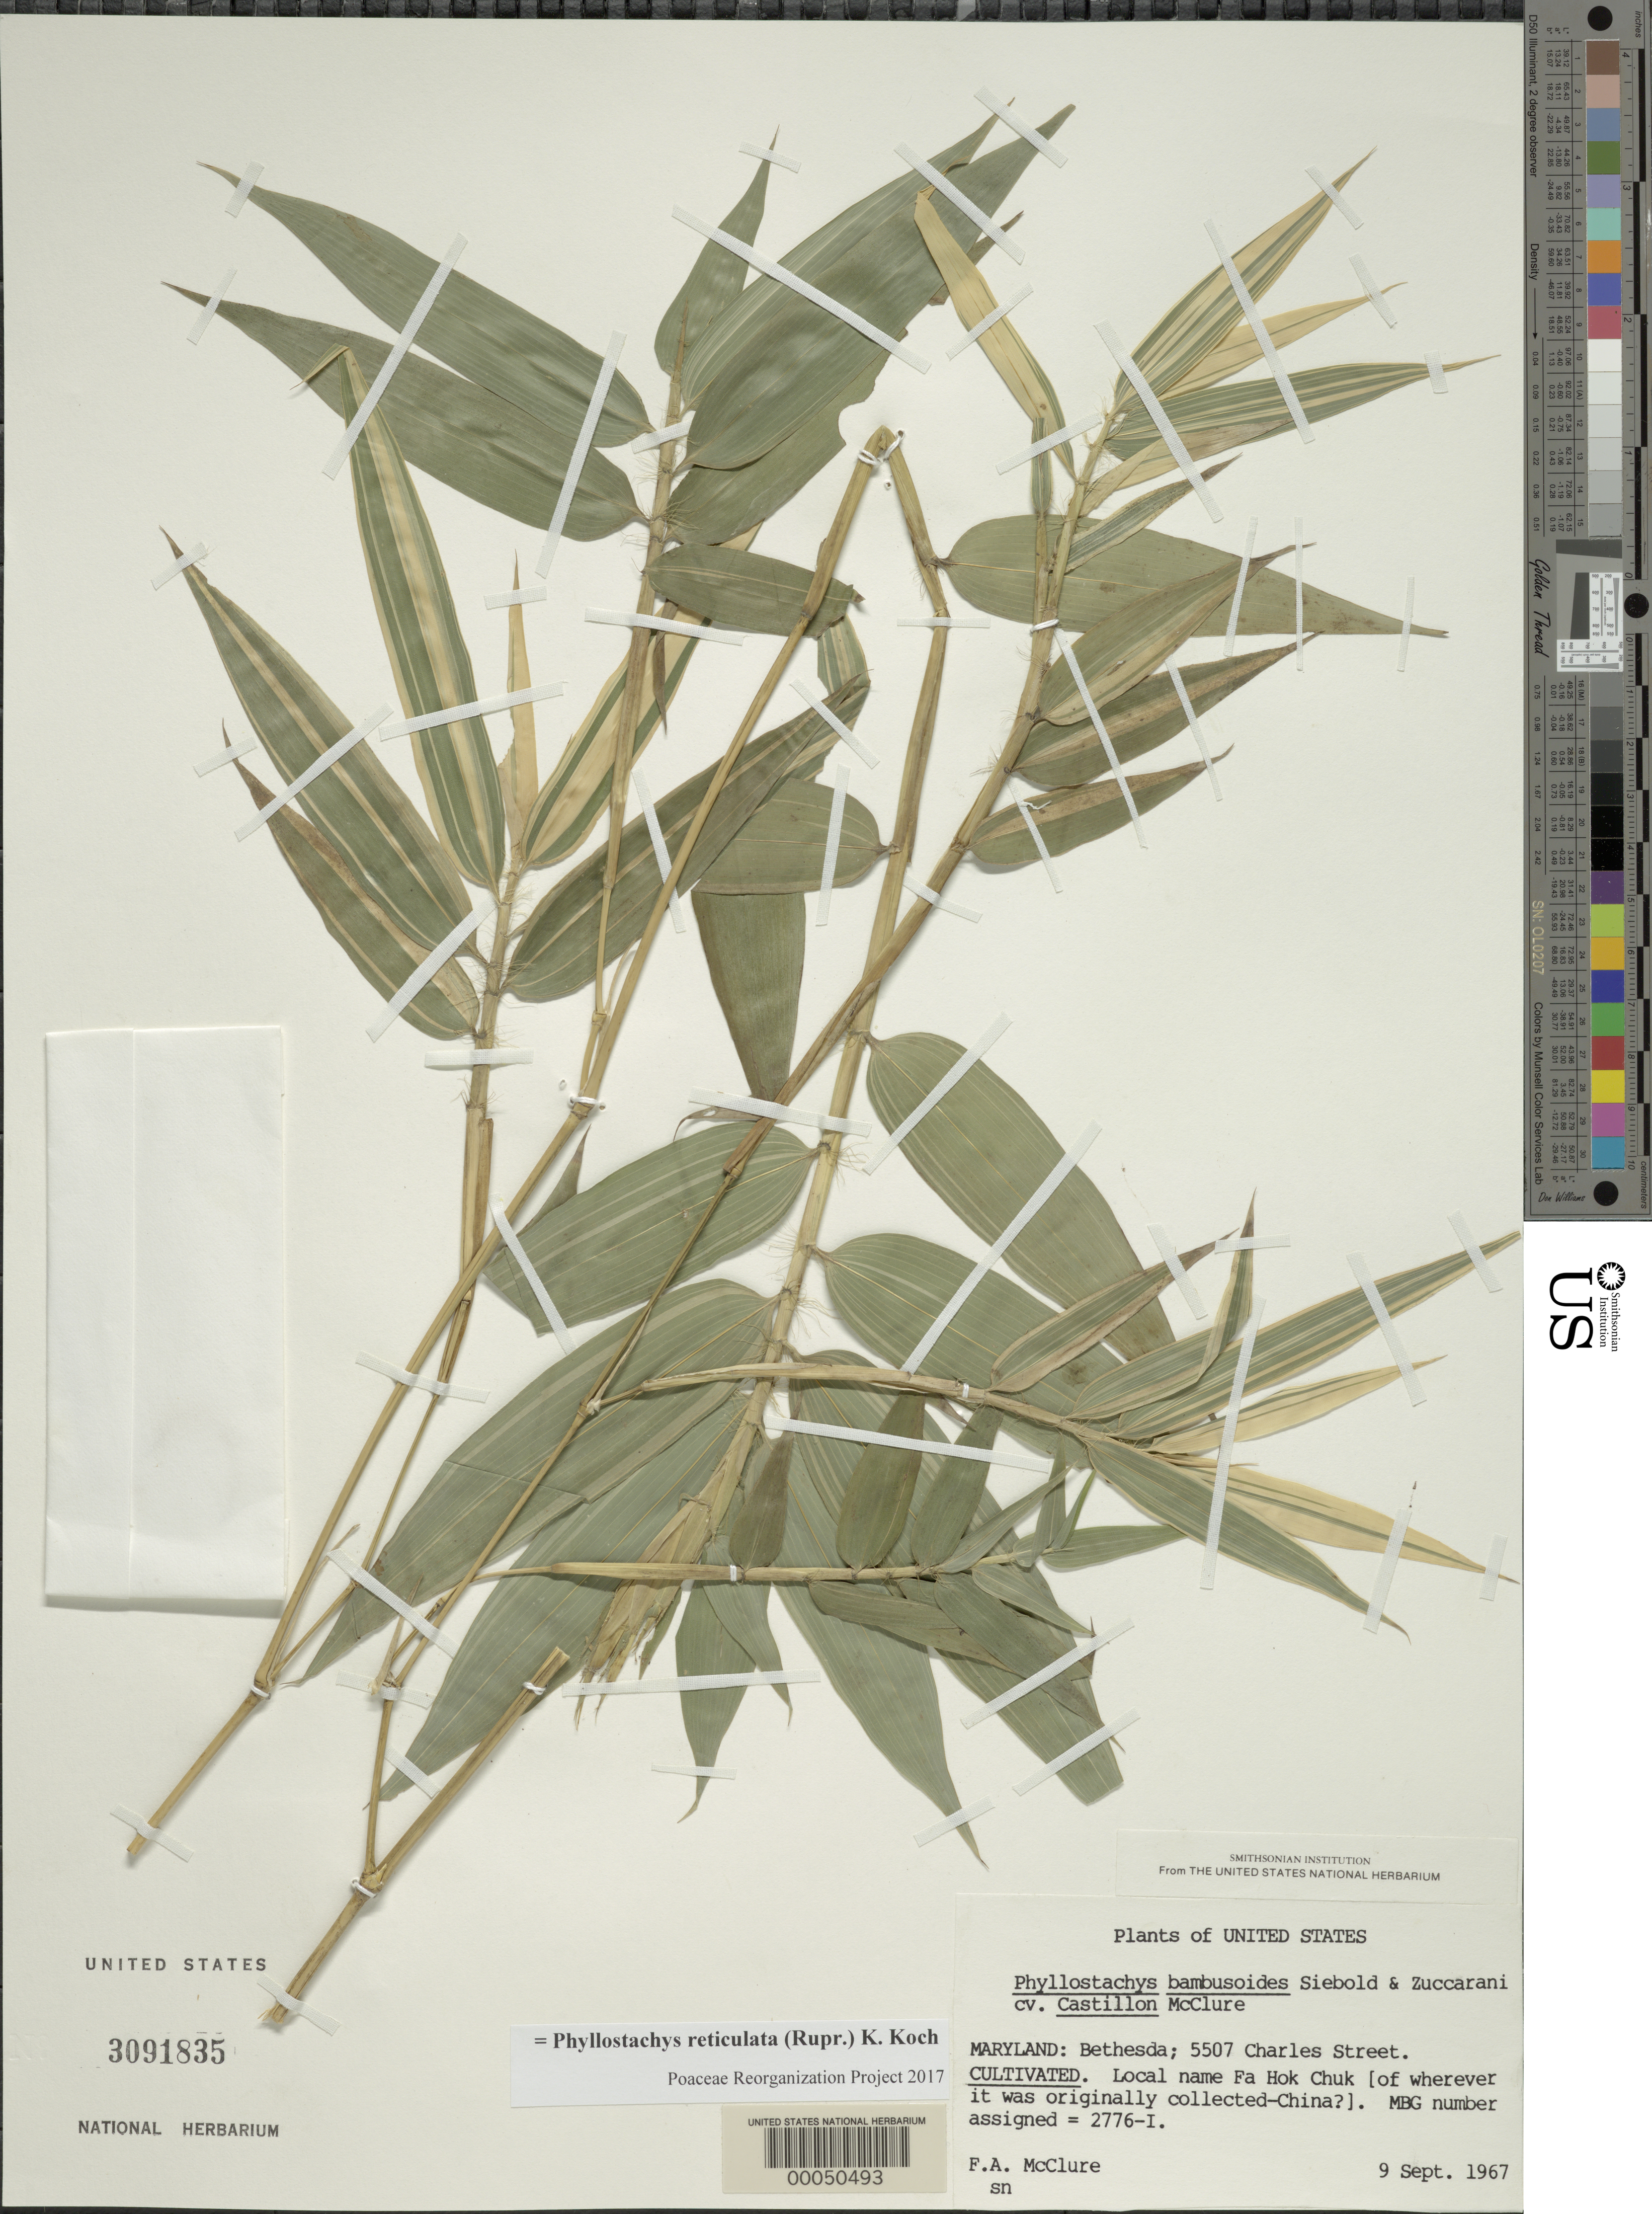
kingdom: Plantae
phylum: Tracheophyta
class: Liliopsida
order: Poales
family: Poaceae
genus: Phyllostachys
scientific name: Phyllostachys reticulata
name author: (Rupr.) K. Koch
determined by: Poaceae Reorganization Project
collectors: F. A. McClure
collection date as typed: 09 Sep 1967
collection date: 1967-09-09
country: United States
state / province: Maryland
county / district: Montgomery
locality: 5507 Charles Street, Bethesda (McClure's garden)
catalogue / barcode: US 3091835